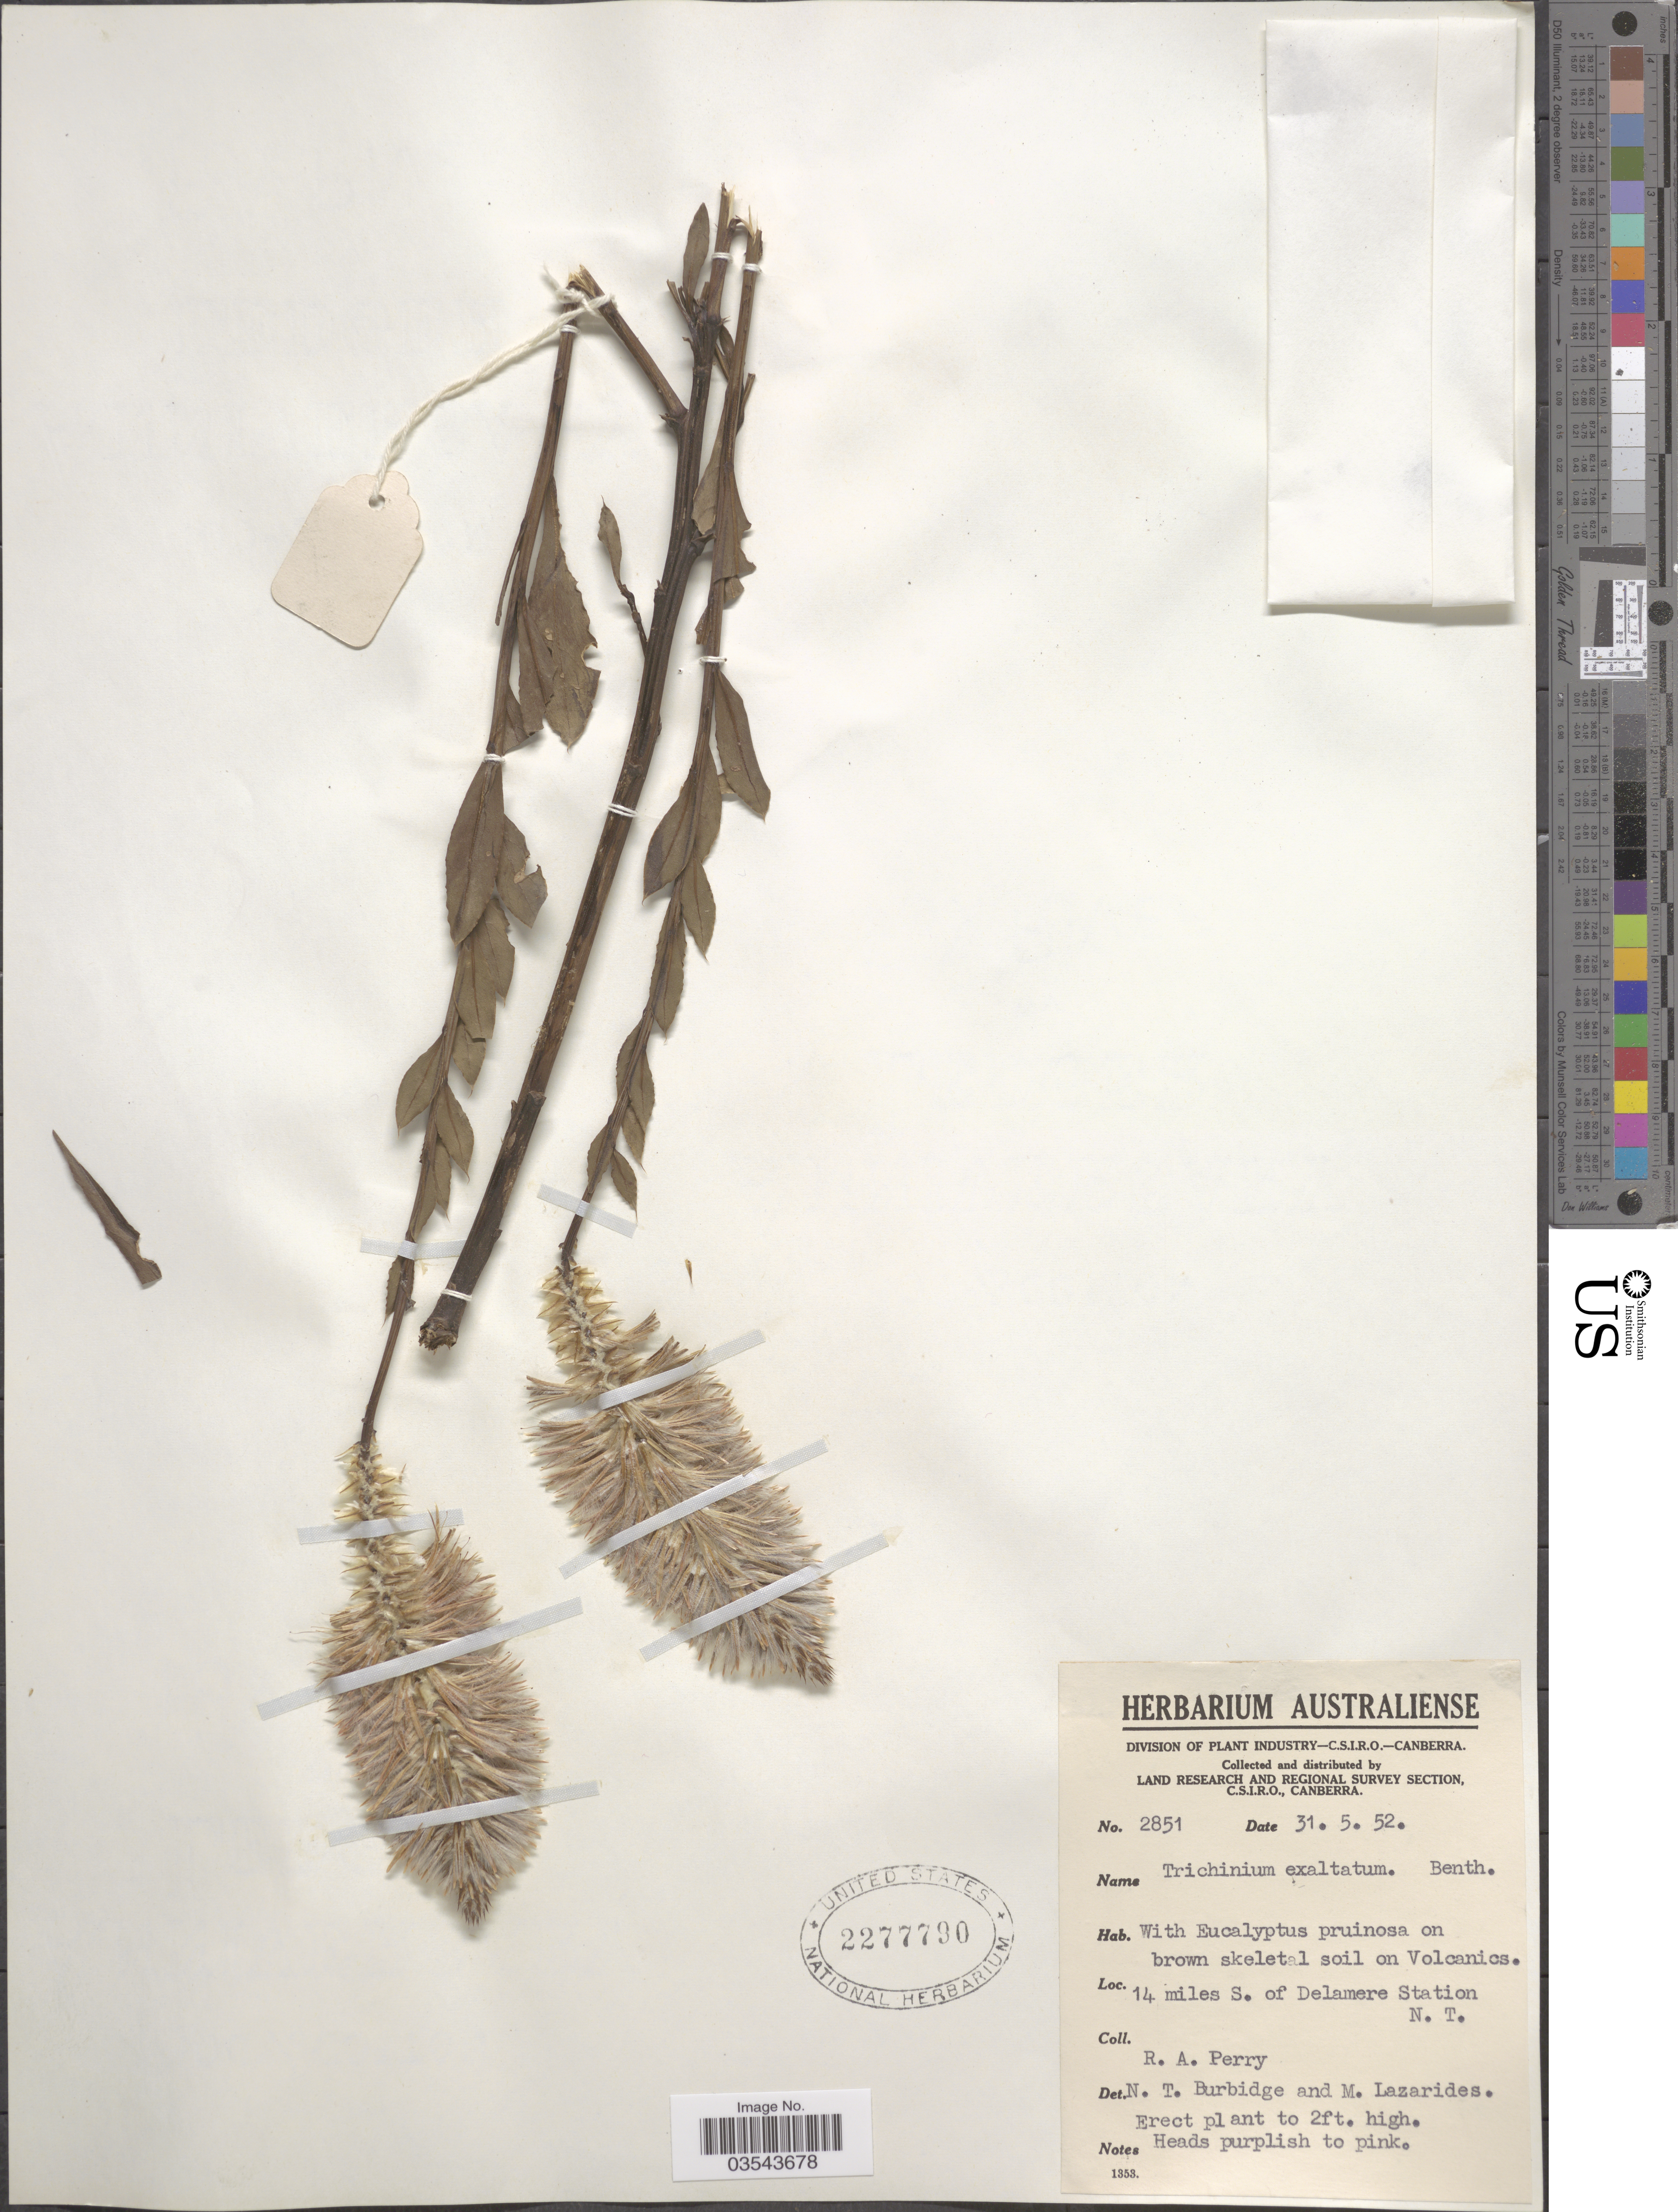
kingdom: Plantae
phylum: Tracheophyta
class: Magnoliopsida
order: Caryophyllales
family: Amaranthaceae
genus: Ptilotus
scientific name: Ptilotus exaltatus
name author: Nees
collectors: Perry, R. A.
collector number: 2851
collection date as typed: Transcribed d/m/y: 31/5/52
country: Australia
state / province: Northern Territory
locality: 14 miles S. of Delamere Station N.T.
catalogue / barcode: US 2277790